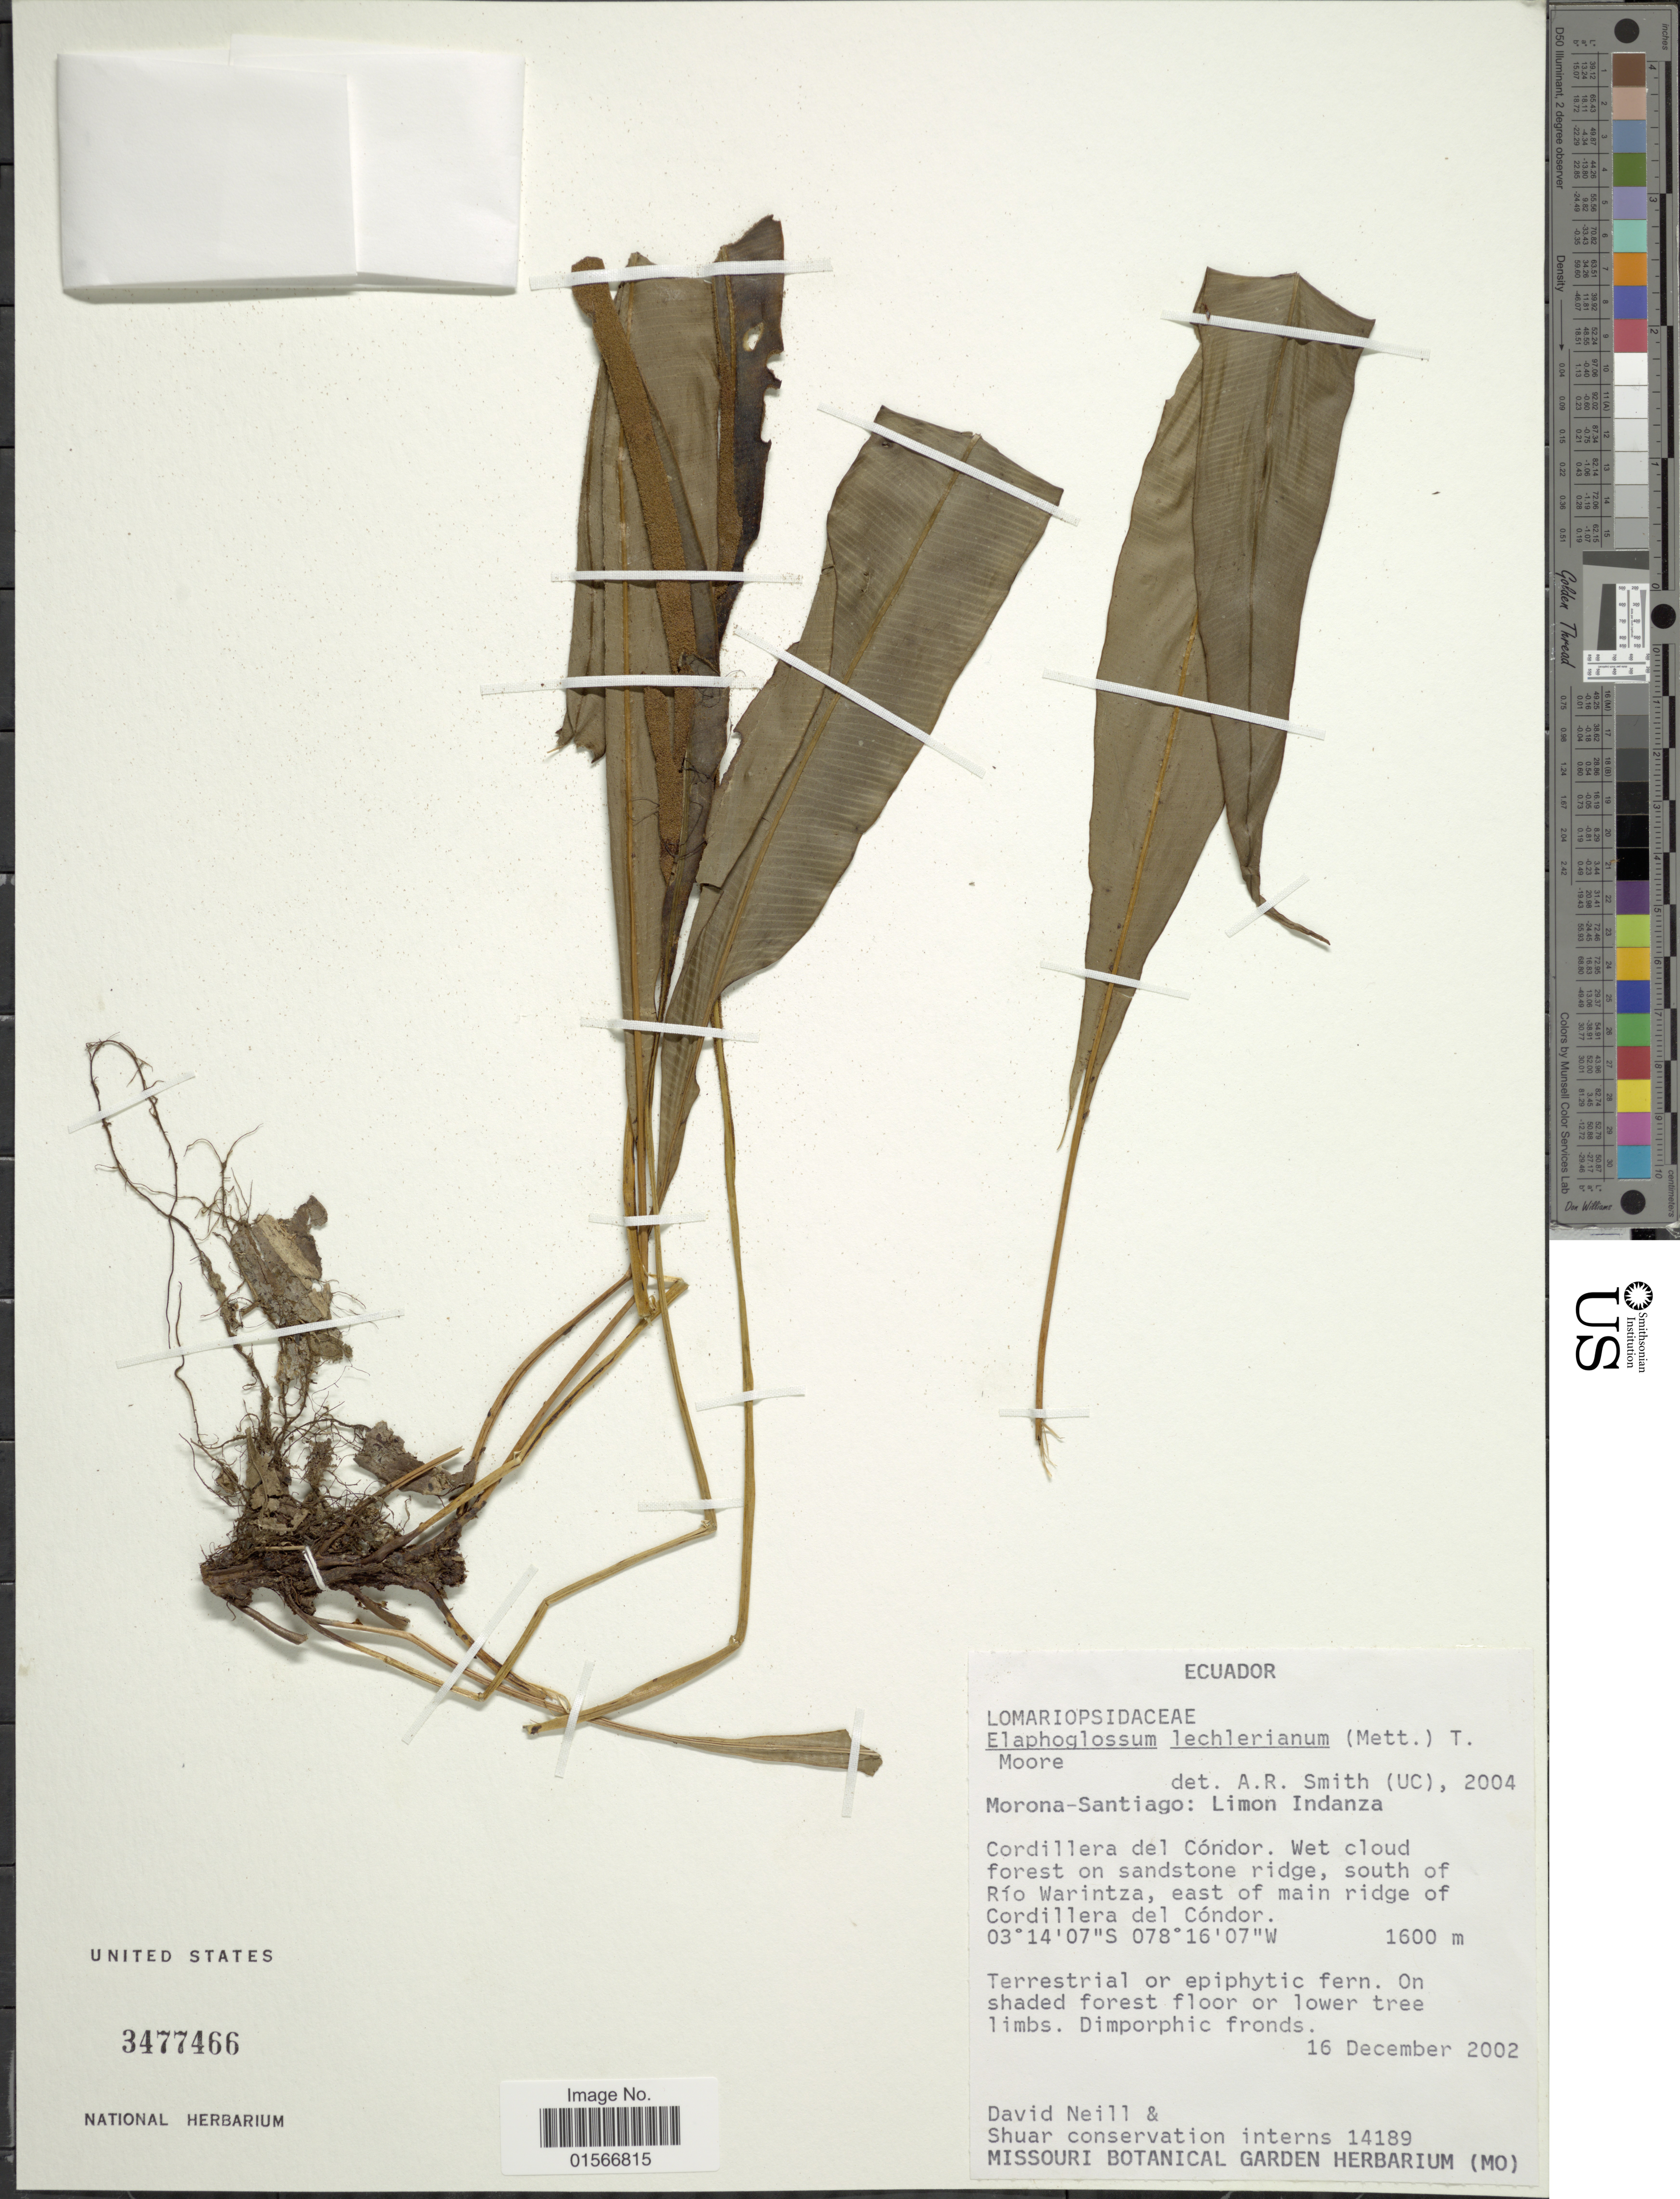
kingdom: Plantae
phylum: Tracheophyta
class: Polypodiopsida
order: Polypodiales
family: Dryopteridaceae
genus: Elaphoglossum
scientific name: Elaphoglossum lechlerianum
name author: (Mett.) T. Moore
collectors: D. A. Neill & Shuar conservation interns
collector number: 14189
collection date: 2002-12-16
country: Ecuador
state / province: Morona-Santiago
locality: Limon Indanza, Cordiller del Cóndor. Wet cloud forest on sandstone ridge, south of Río Warintza, east of main ridge of Cordillera del Cóndor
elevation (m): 1600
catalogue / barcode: US 3477466